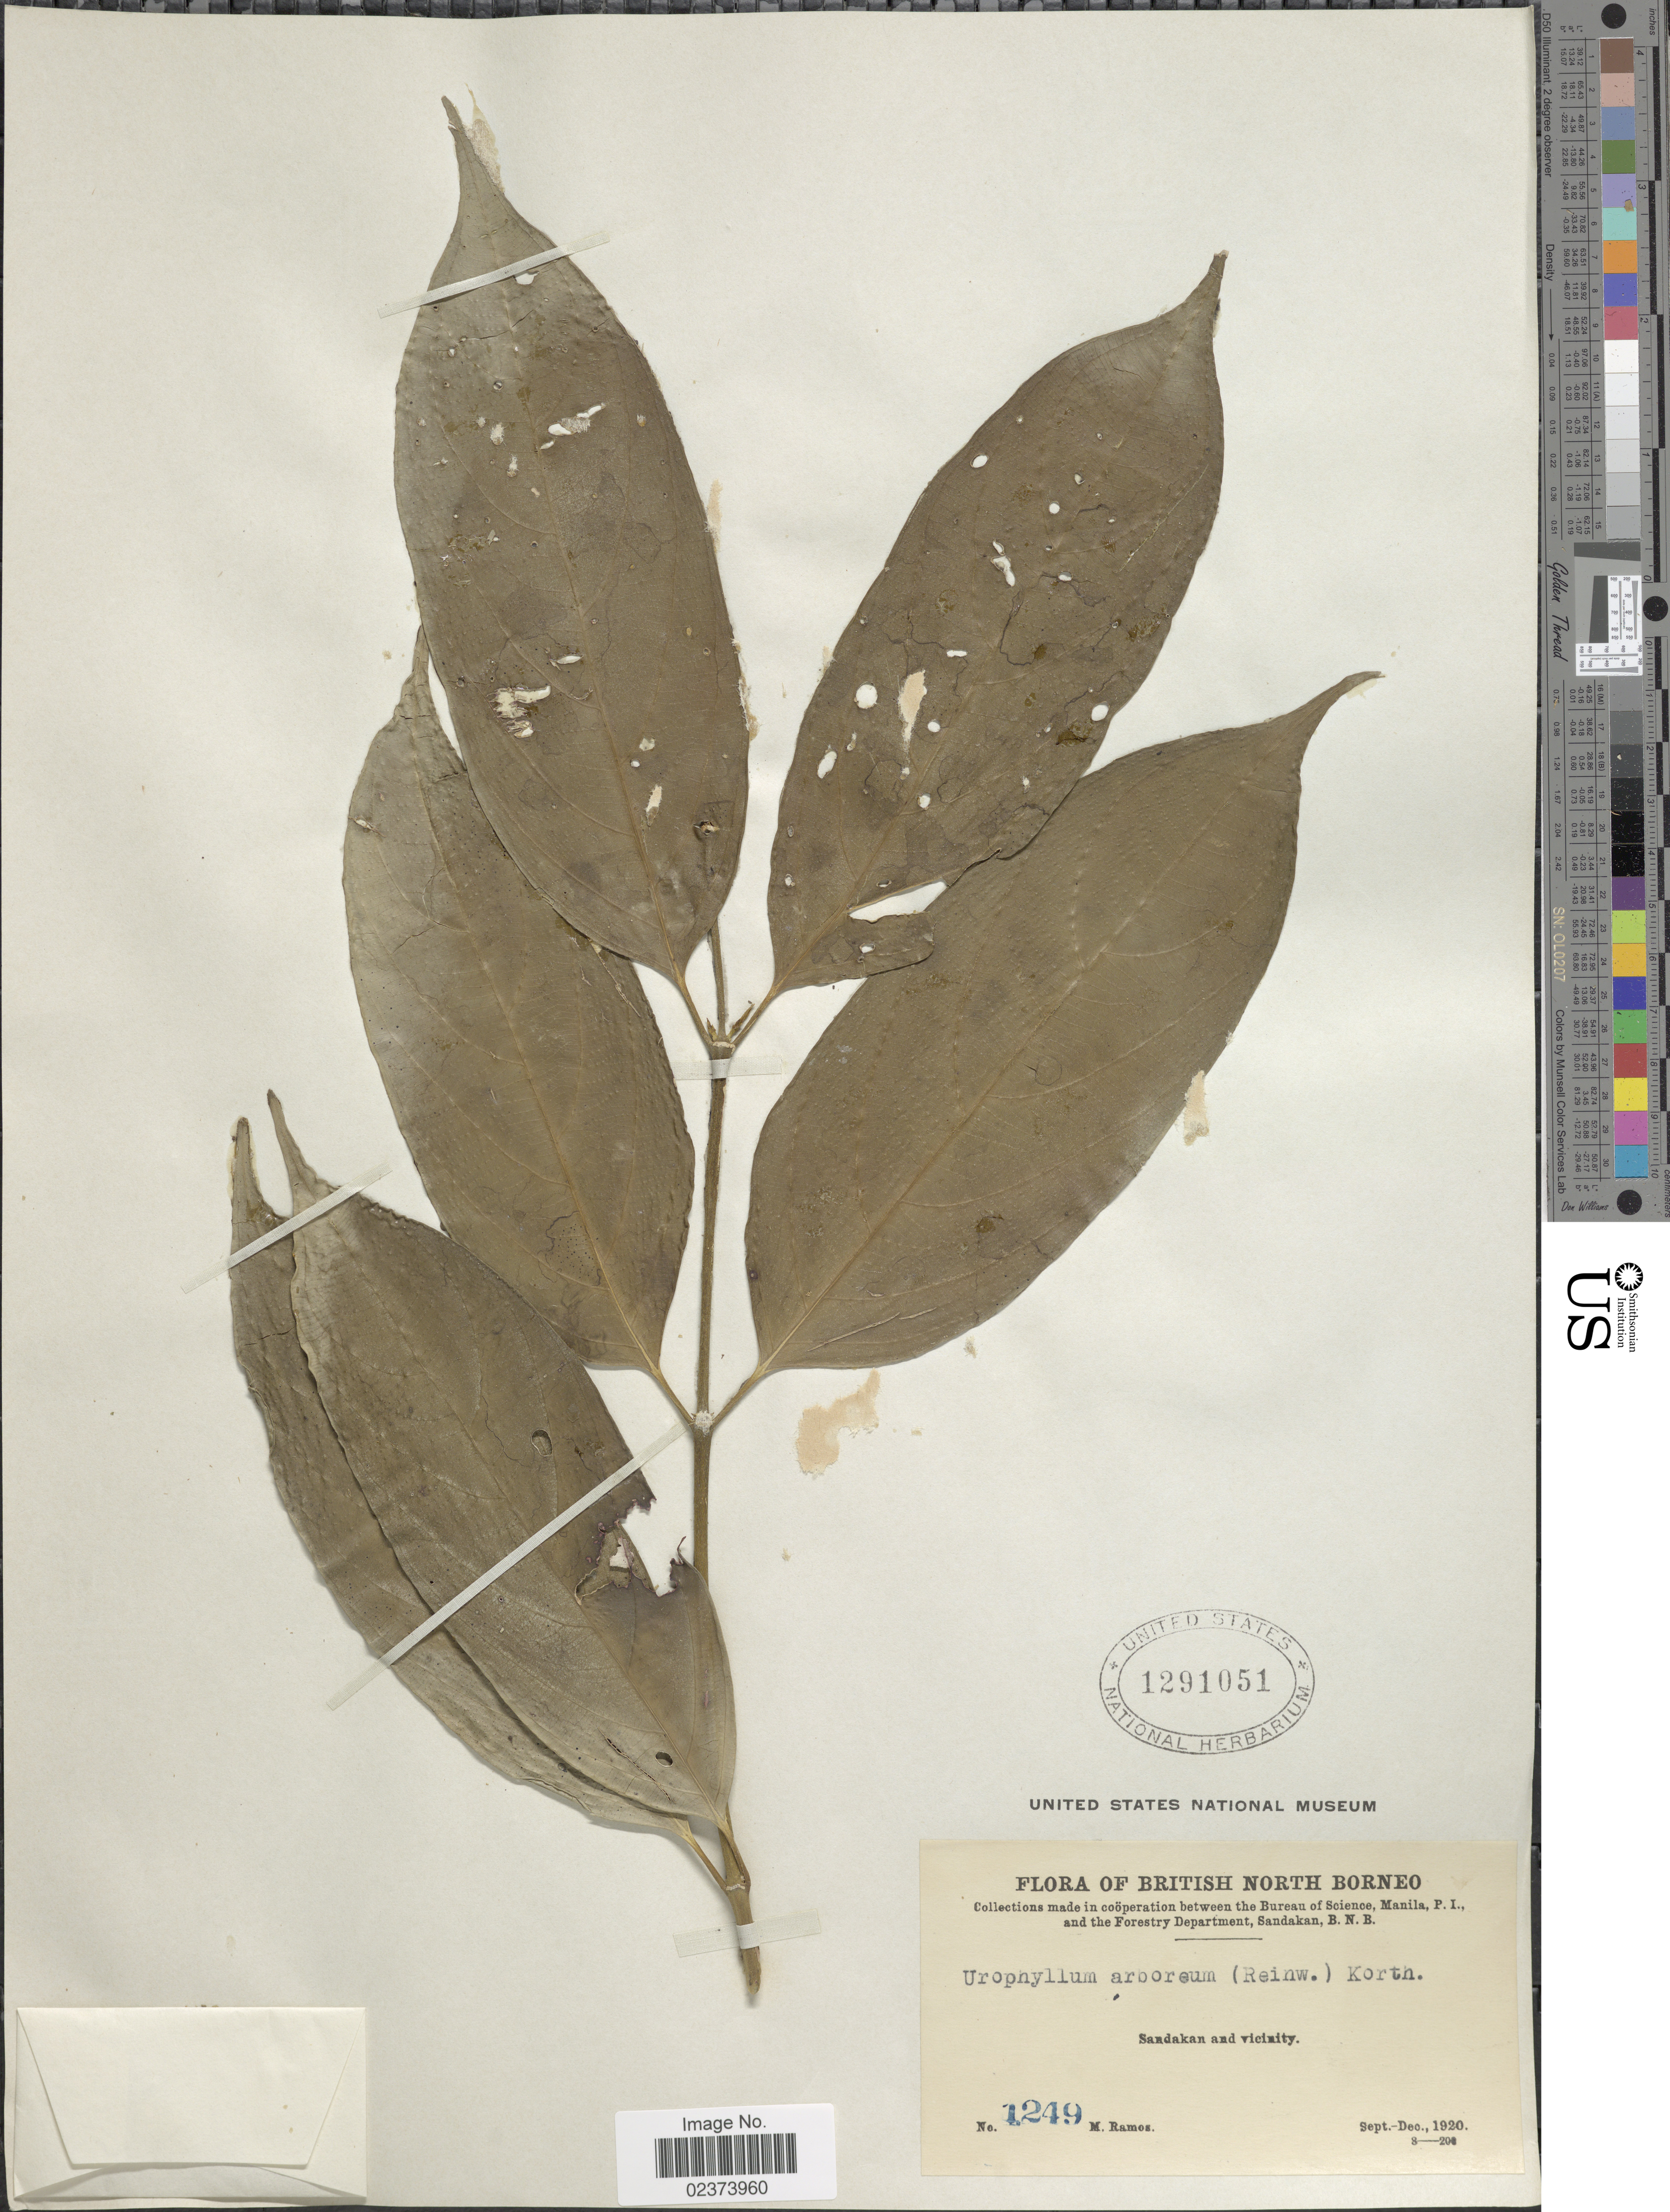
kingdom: Plantae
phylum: Tracheophyta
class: Magnoliopsida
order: Gentianales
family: Rubiaceae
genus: Urophyllum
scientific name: Urophyllum arboreum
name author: (Reinw. ex Blume) Korth.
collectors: M. Ramos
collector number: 1249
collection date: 1920-09/1920-12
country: Malaysia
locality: British North Borneo, Sandakan and vicinity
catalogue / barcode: US 1291051